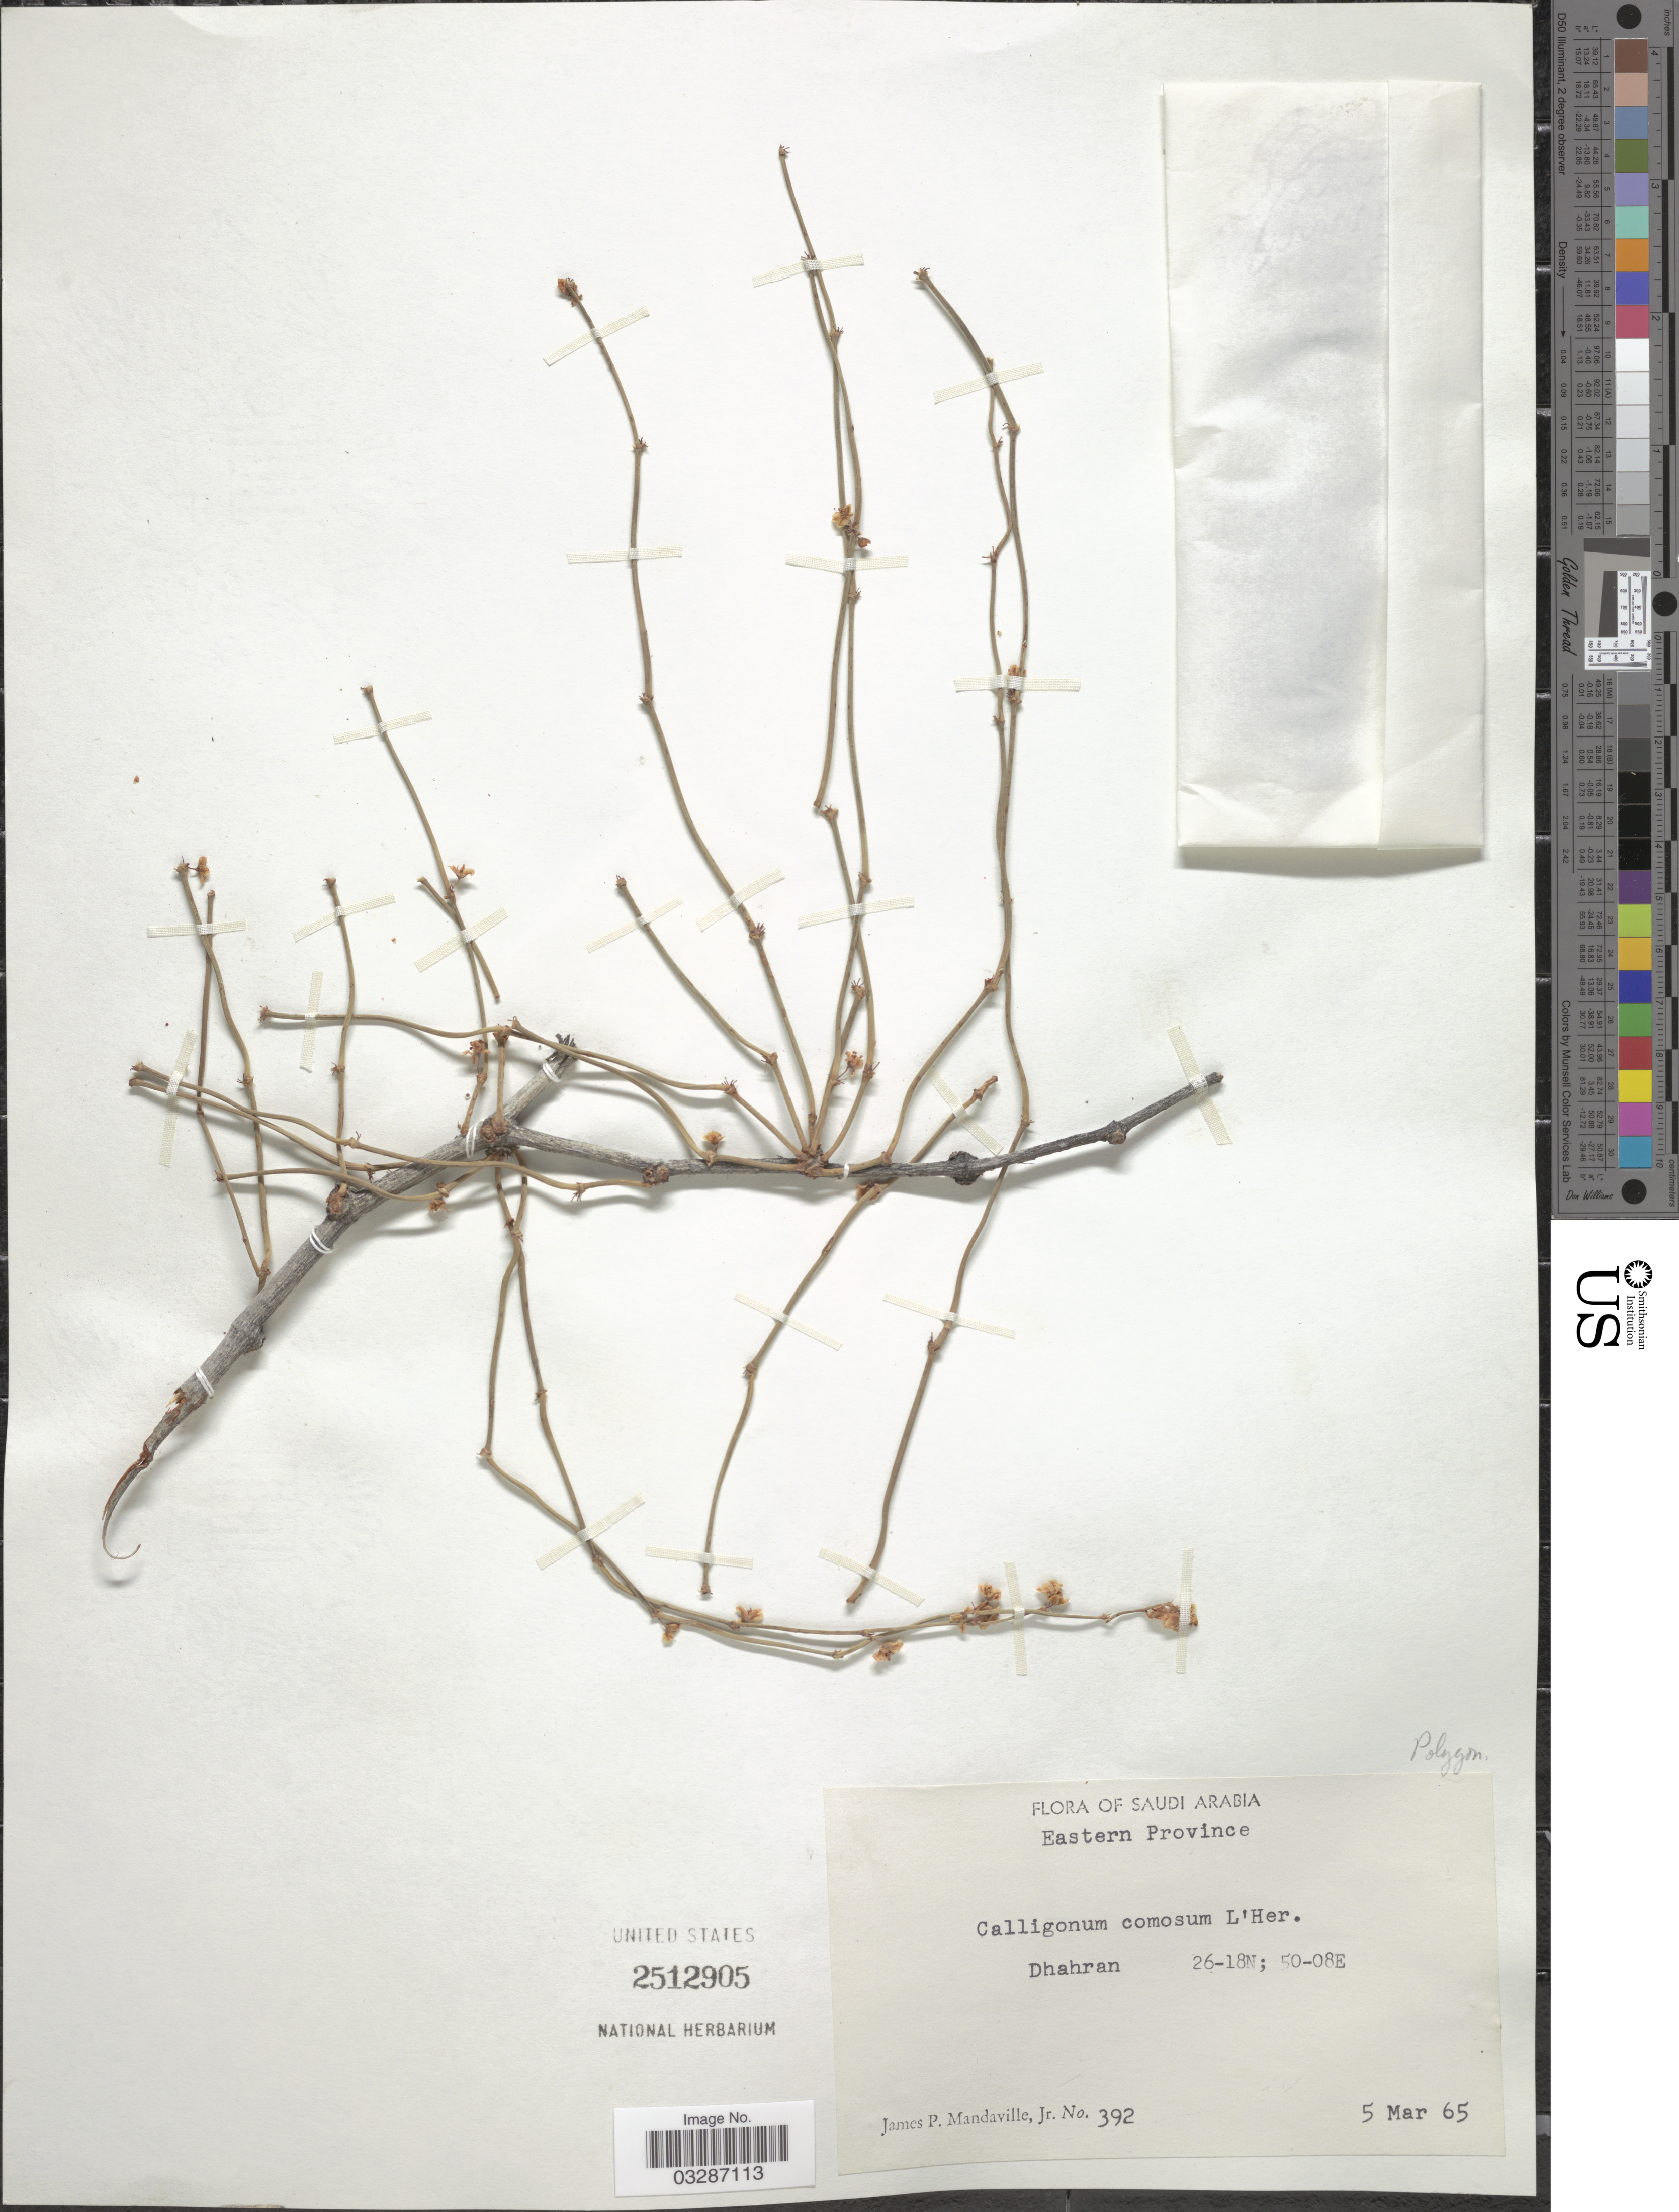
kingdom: Plantae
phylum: Tracheophyta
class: Magnoliopsida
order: Caryophyllales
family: Polygonaceae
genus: Calligonum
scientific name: Calligonum comosum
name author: L'Hér.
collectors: J. Mandaville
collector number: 392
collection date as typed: Transcribed d/m/y: 5/3/65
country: Saudi Arabia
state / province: Ash Sharqiyah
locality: Eastern Province. Dhahran 26-18N; 50-08E.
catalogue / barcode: US 2512905